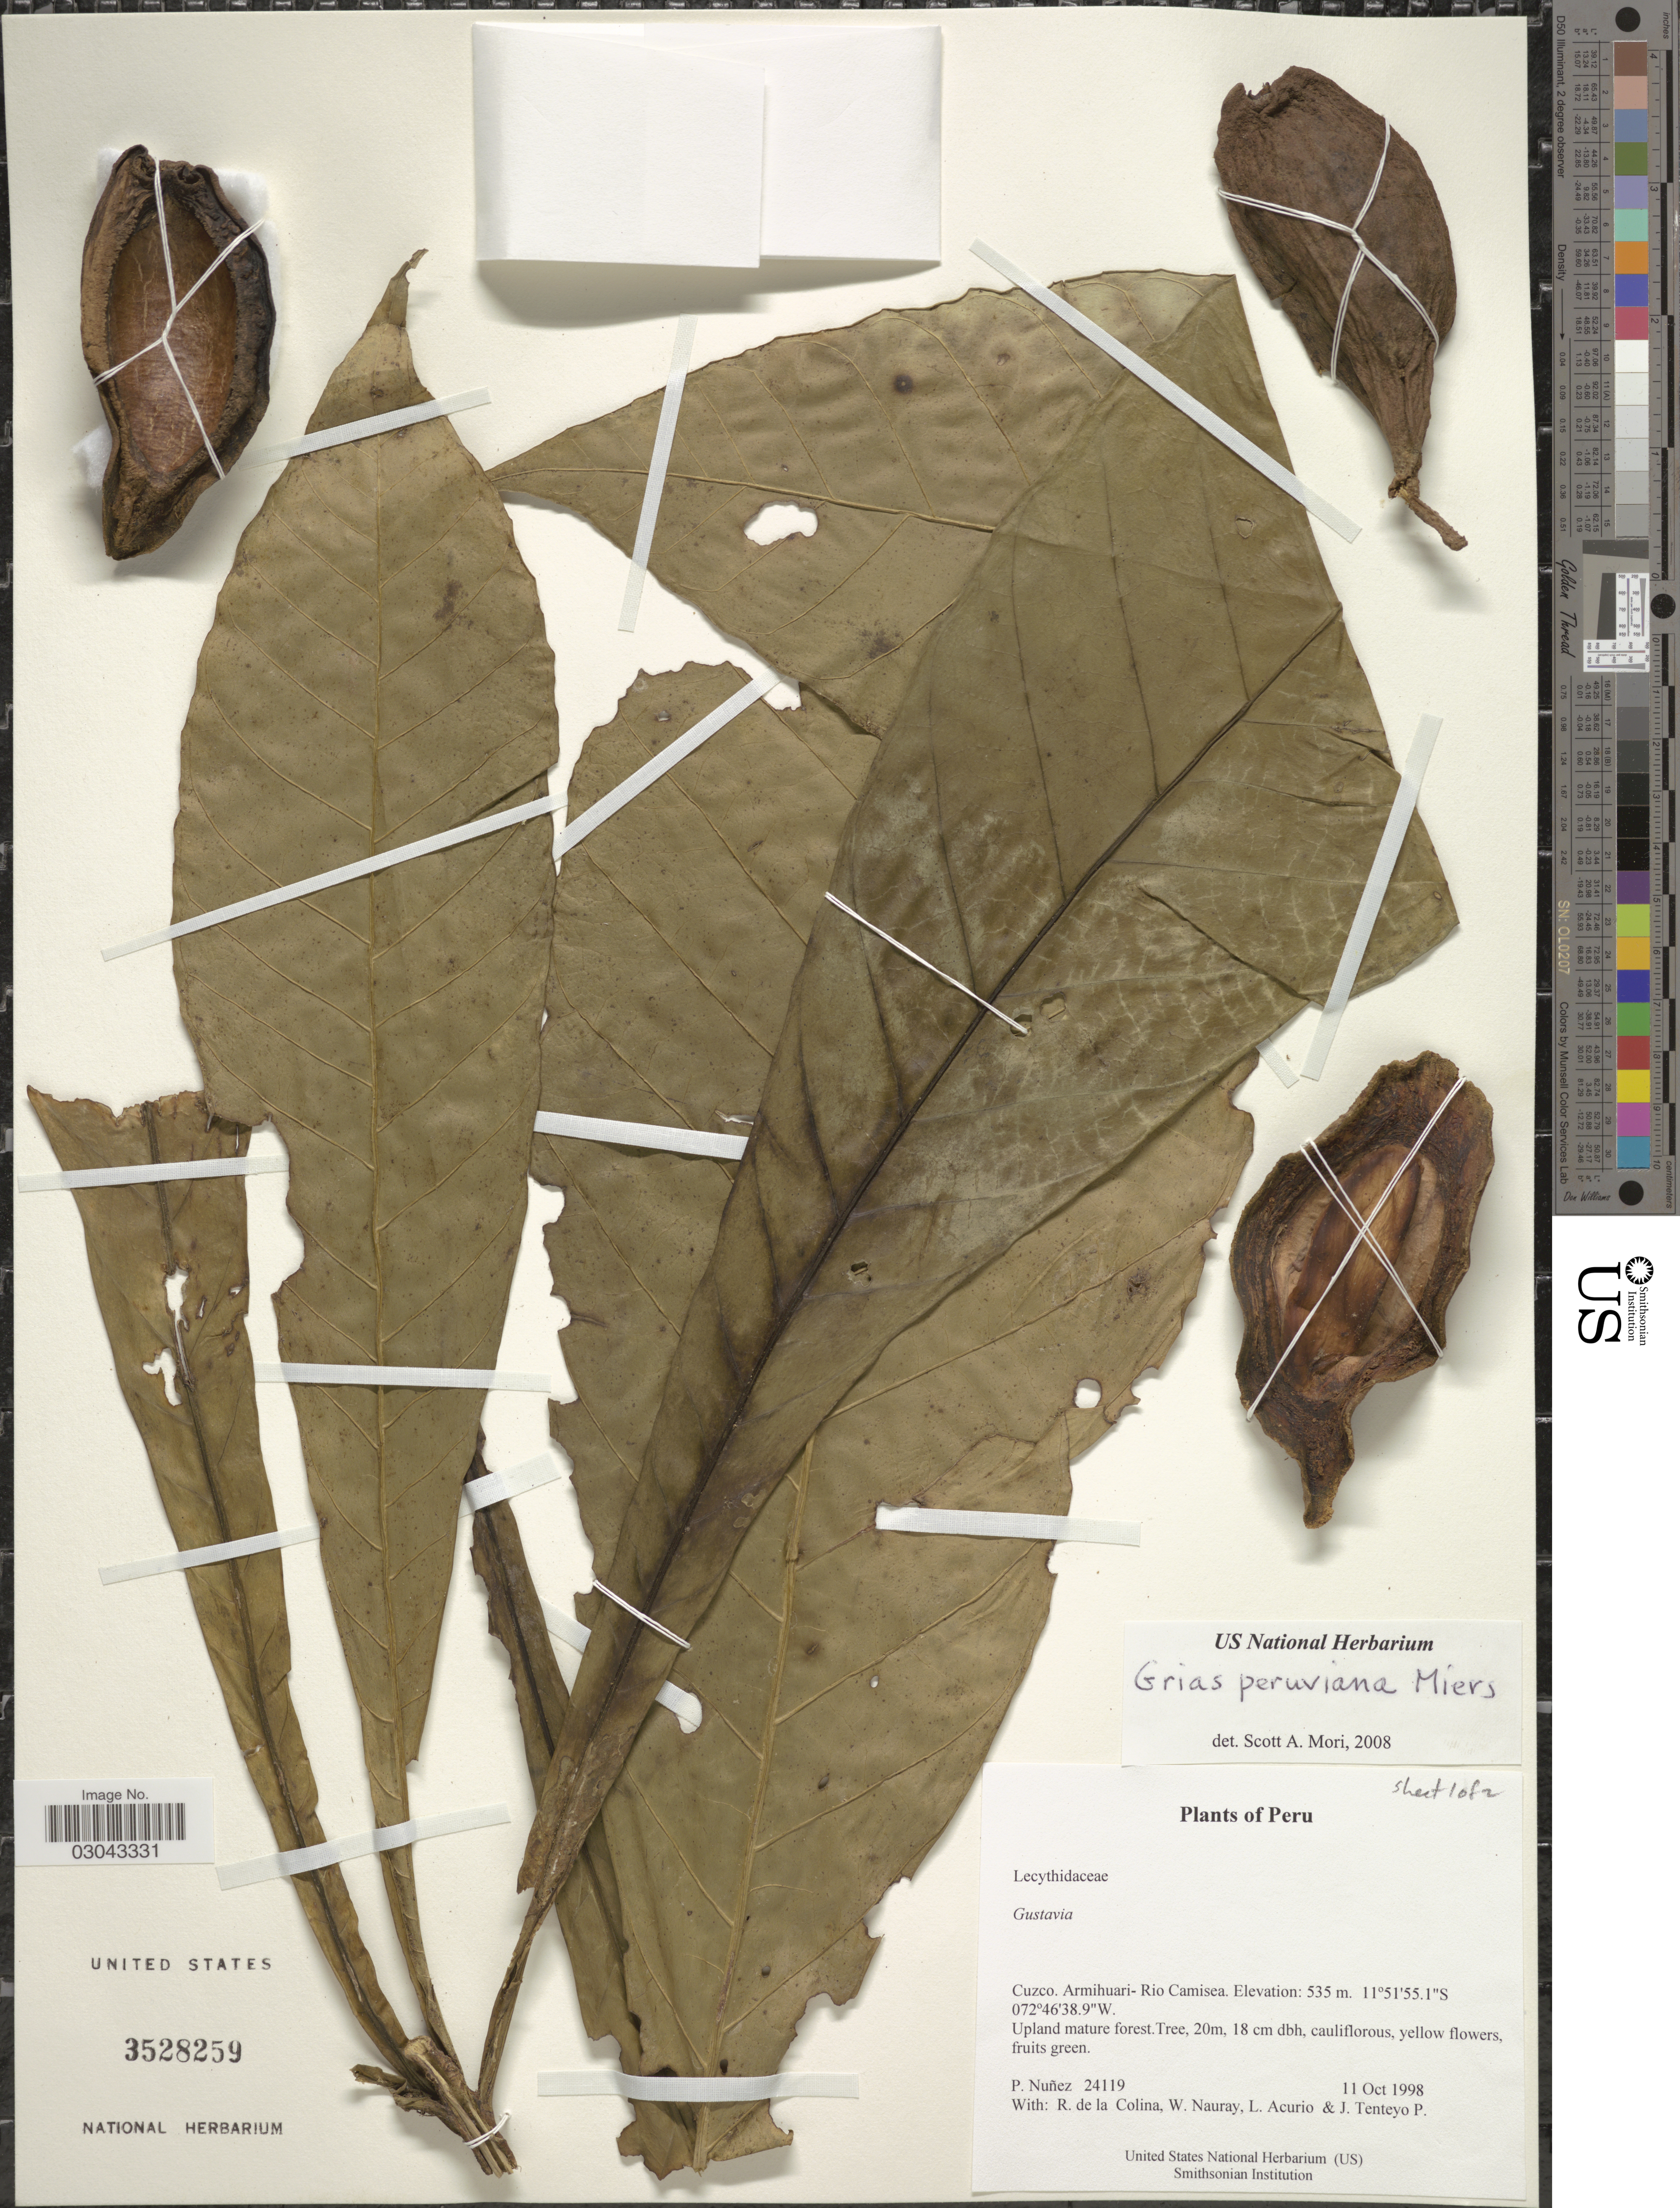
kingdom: Plantae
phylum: Tracheophyta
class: Magnoliopsida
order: Ericales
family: Lecythidaceae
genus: Grias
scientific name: Grias peruviana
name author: Miers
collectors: P. Nuñez V., R. de La Colina, W. Nauray, L. Acurio & J. Tenteyo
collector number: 24119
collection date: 1998-10-11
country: Peru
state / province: Cusco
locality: Cuzco,Armihuari-Rio Camisea.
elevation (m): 535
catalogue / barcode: US 3528259